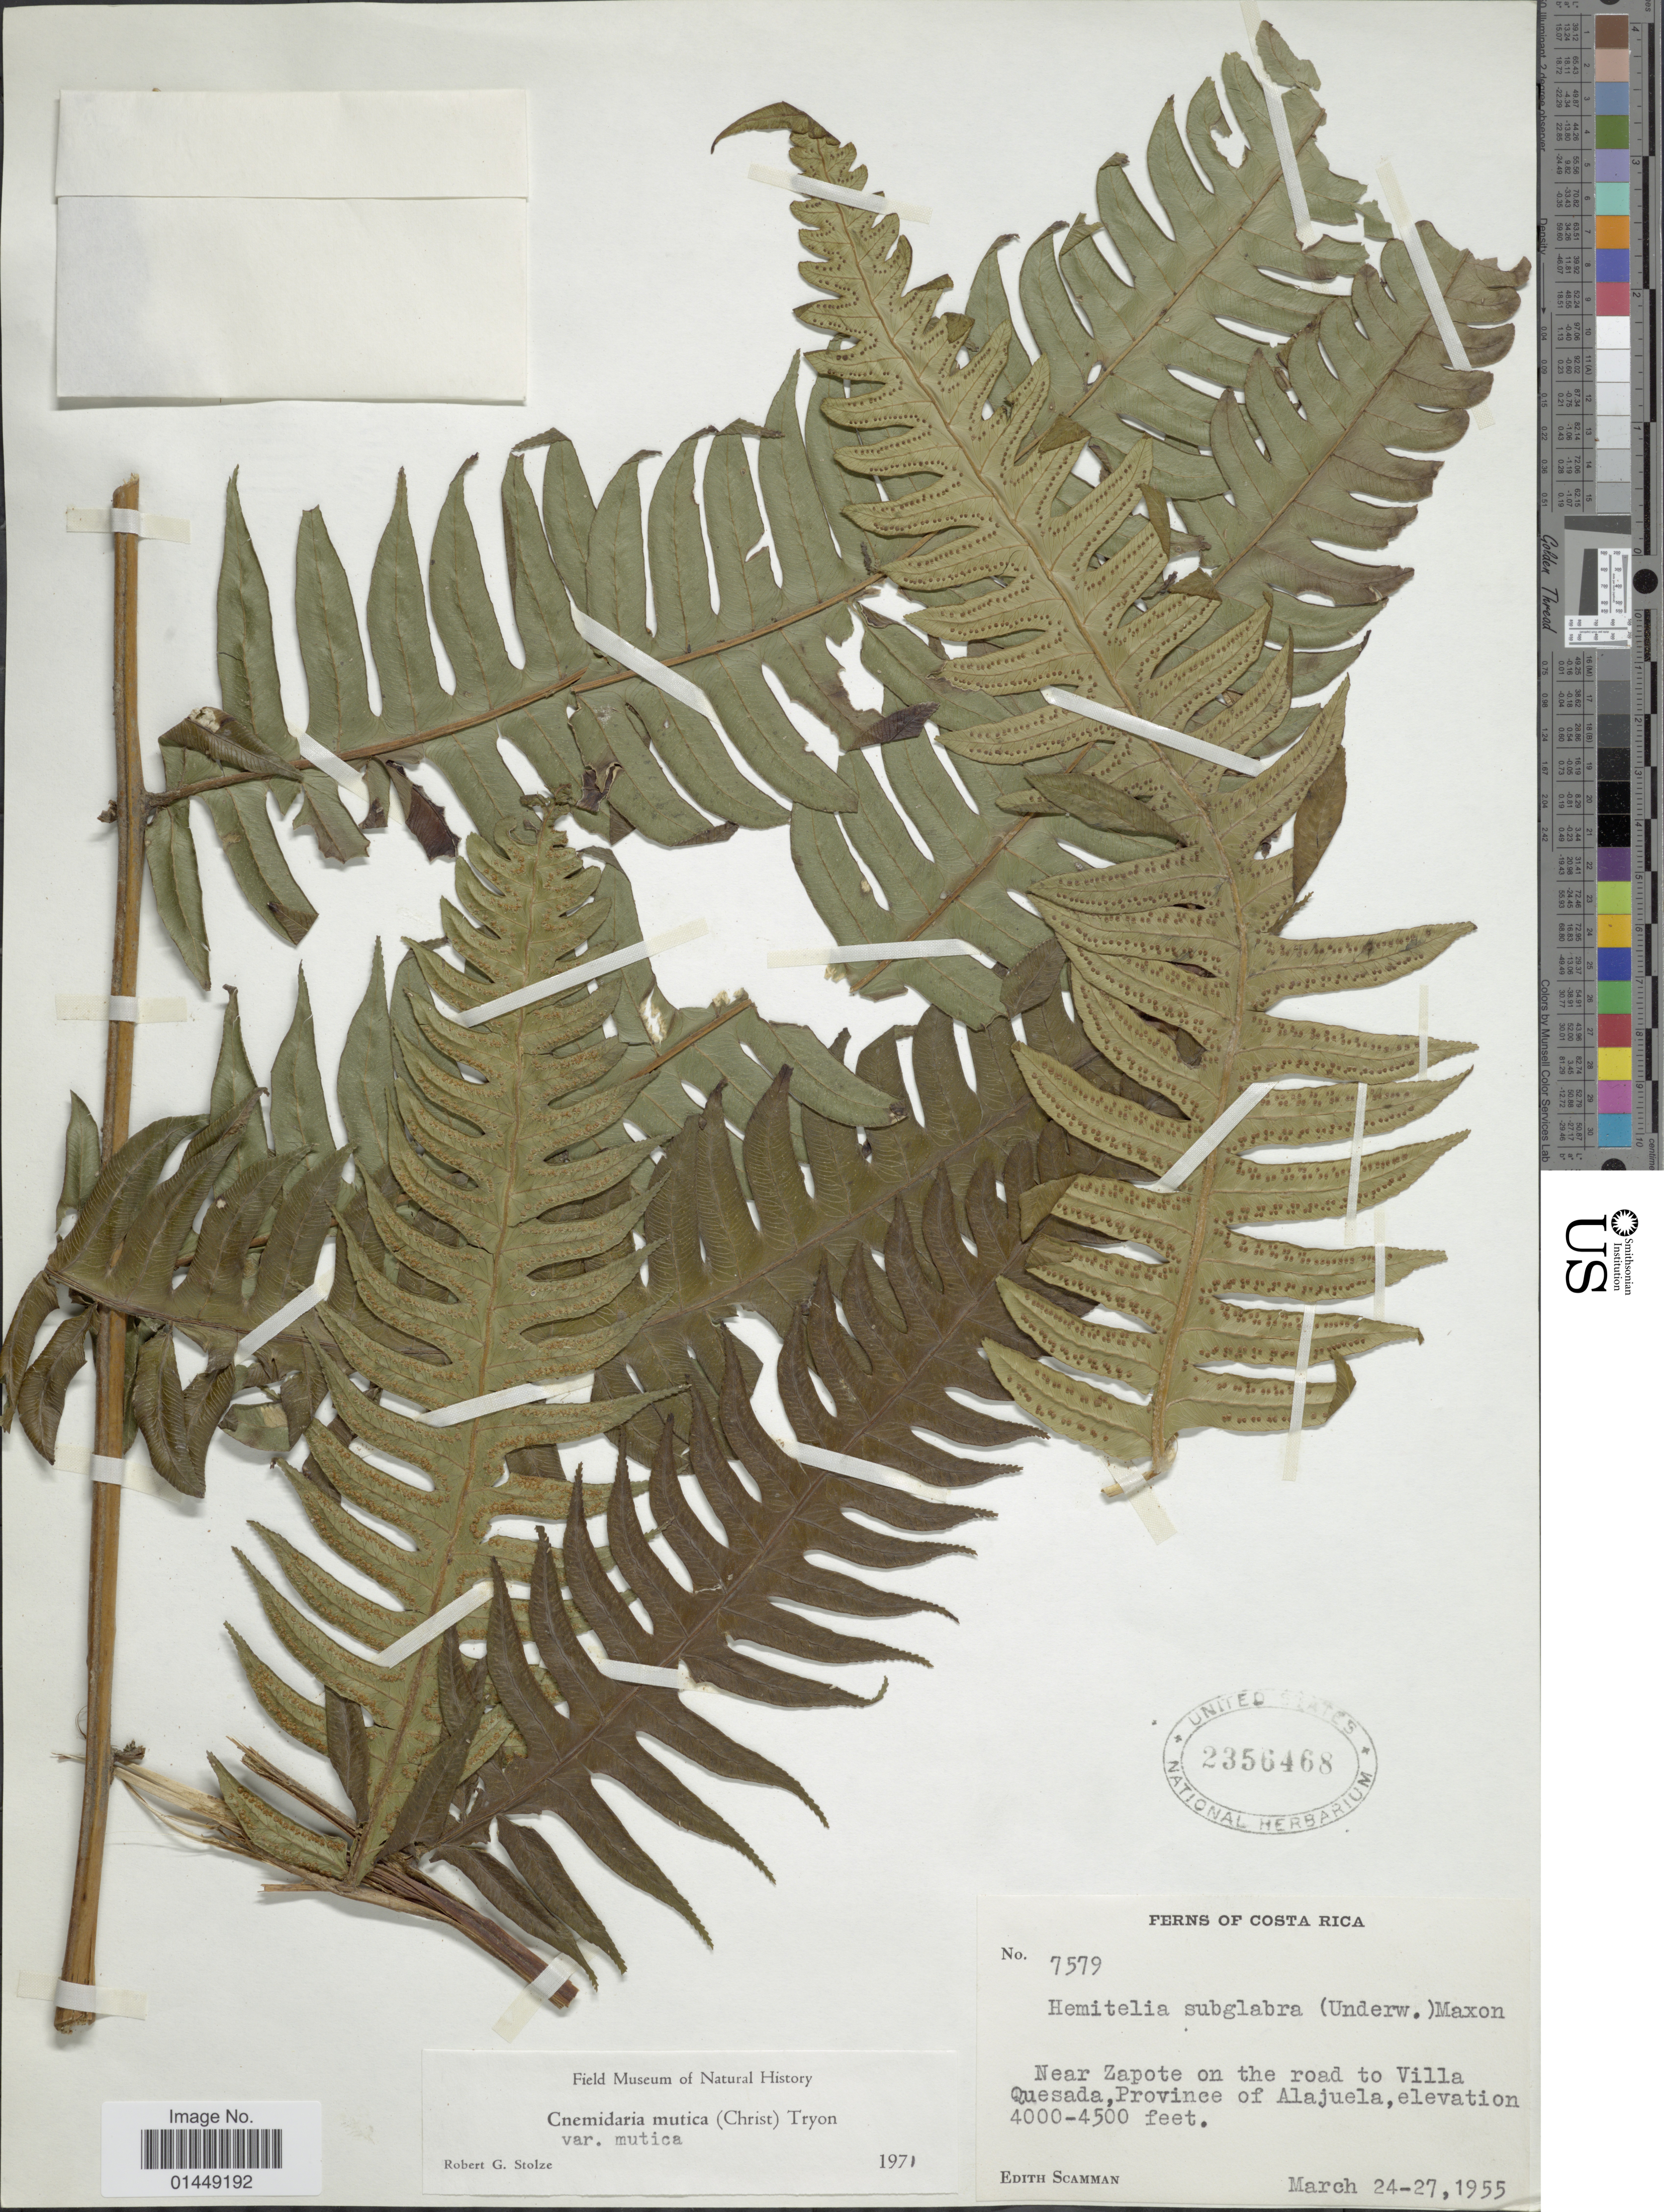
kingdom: Plantae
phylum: Tracheophyta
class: Polypodiopsida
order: Cyatheales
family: Cyatheaceae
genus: Cyathea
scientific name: Cyathea mutica var. mutica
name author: (Christ) Domin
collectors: E. Scamman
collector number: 7579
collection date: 1955-03-24/1955-03-27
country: Costa Rica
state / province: Alajuela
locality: Near Zapote on the road to Villa Quesada, Province of Alajuela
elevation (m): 1219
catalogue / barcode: US 2356468